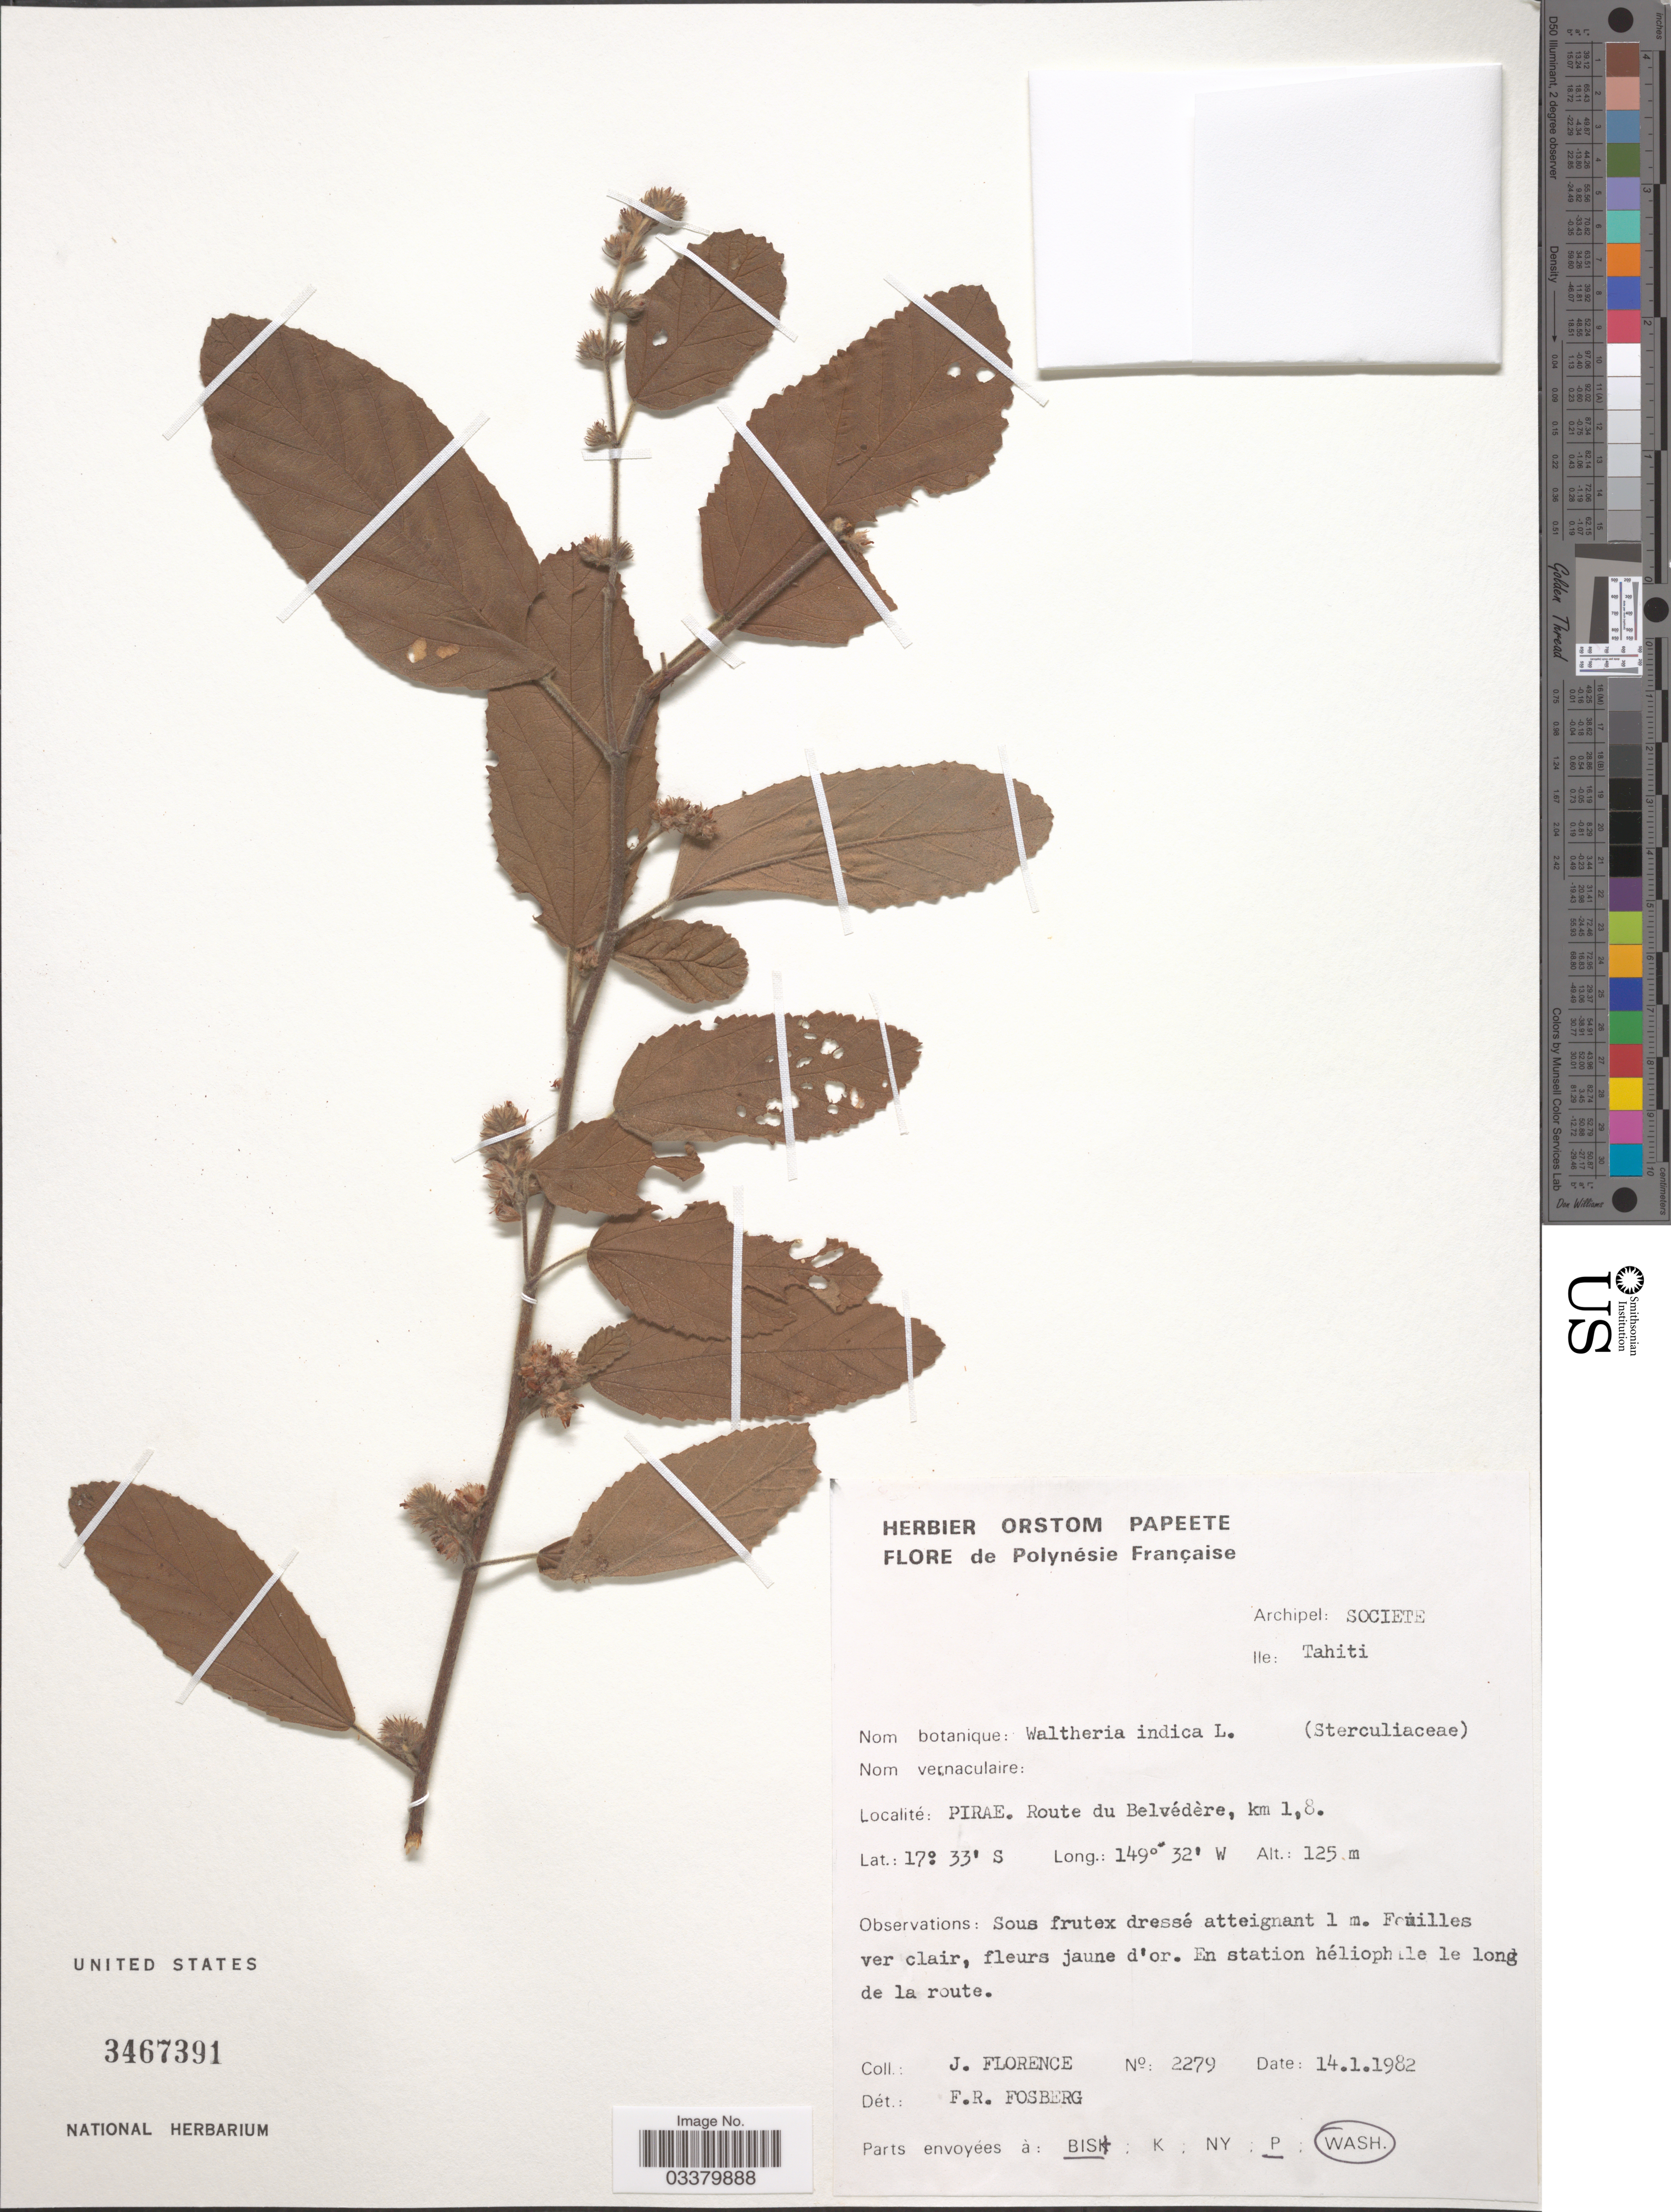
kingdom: Plantae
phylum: Tracheophyta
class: Magnoliopsida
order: Malvales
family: Malvaceae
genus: Waltheria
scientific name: Waltheria indica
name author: L.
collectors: J. Florence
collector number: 2279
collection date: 1982-01-14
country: French Polynesia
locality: Archipel: Societe, Ile: Tahiti. Pirae. Route du Belvédère, km 1,8.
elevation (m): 125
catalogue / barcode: US 3467391